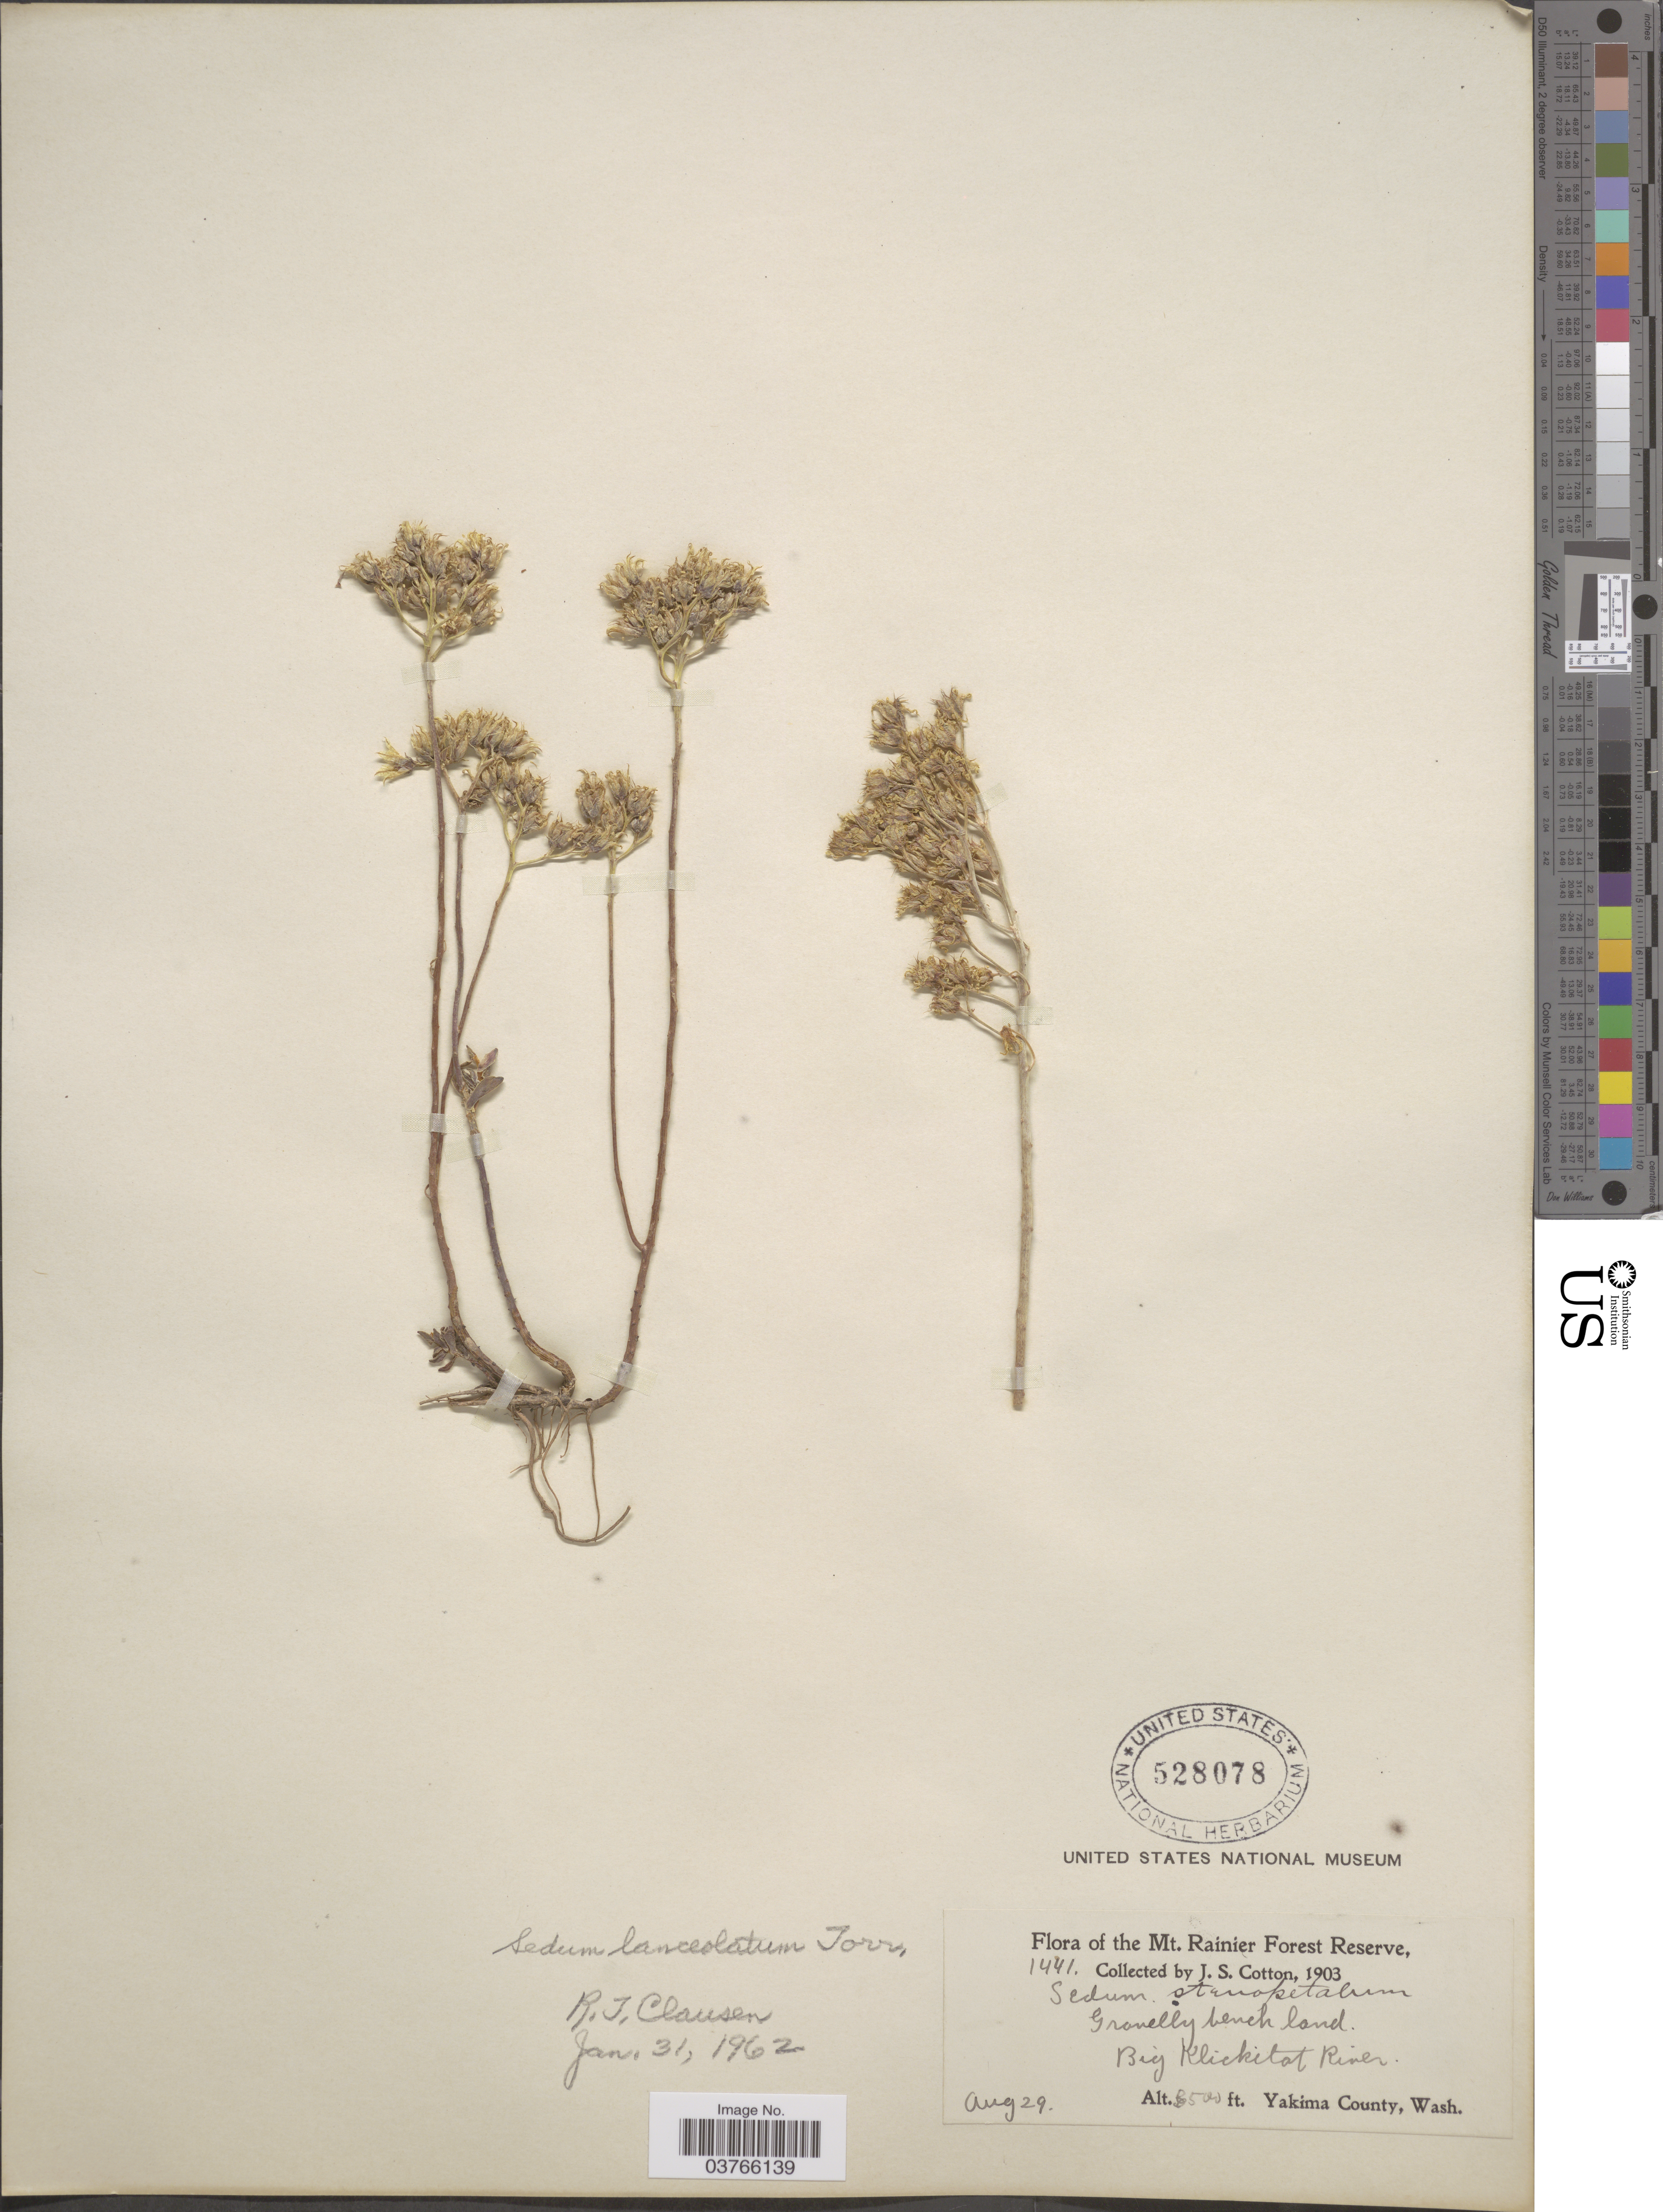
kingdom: Plantae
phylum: Tracheophyta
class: Magnoliopsida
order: Saxifragales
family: Crassulaceae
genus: Sedum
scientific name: Sedum lanceolatum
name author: Torr.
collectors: J. S. Cotton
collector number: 1441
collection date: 1903-08-29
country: United States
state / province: Washington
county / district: Yakima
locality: The Mt. Rainier Forest Reserve, Big Klickitat River, Yakima County.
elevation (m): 2591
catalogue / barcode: US 528078